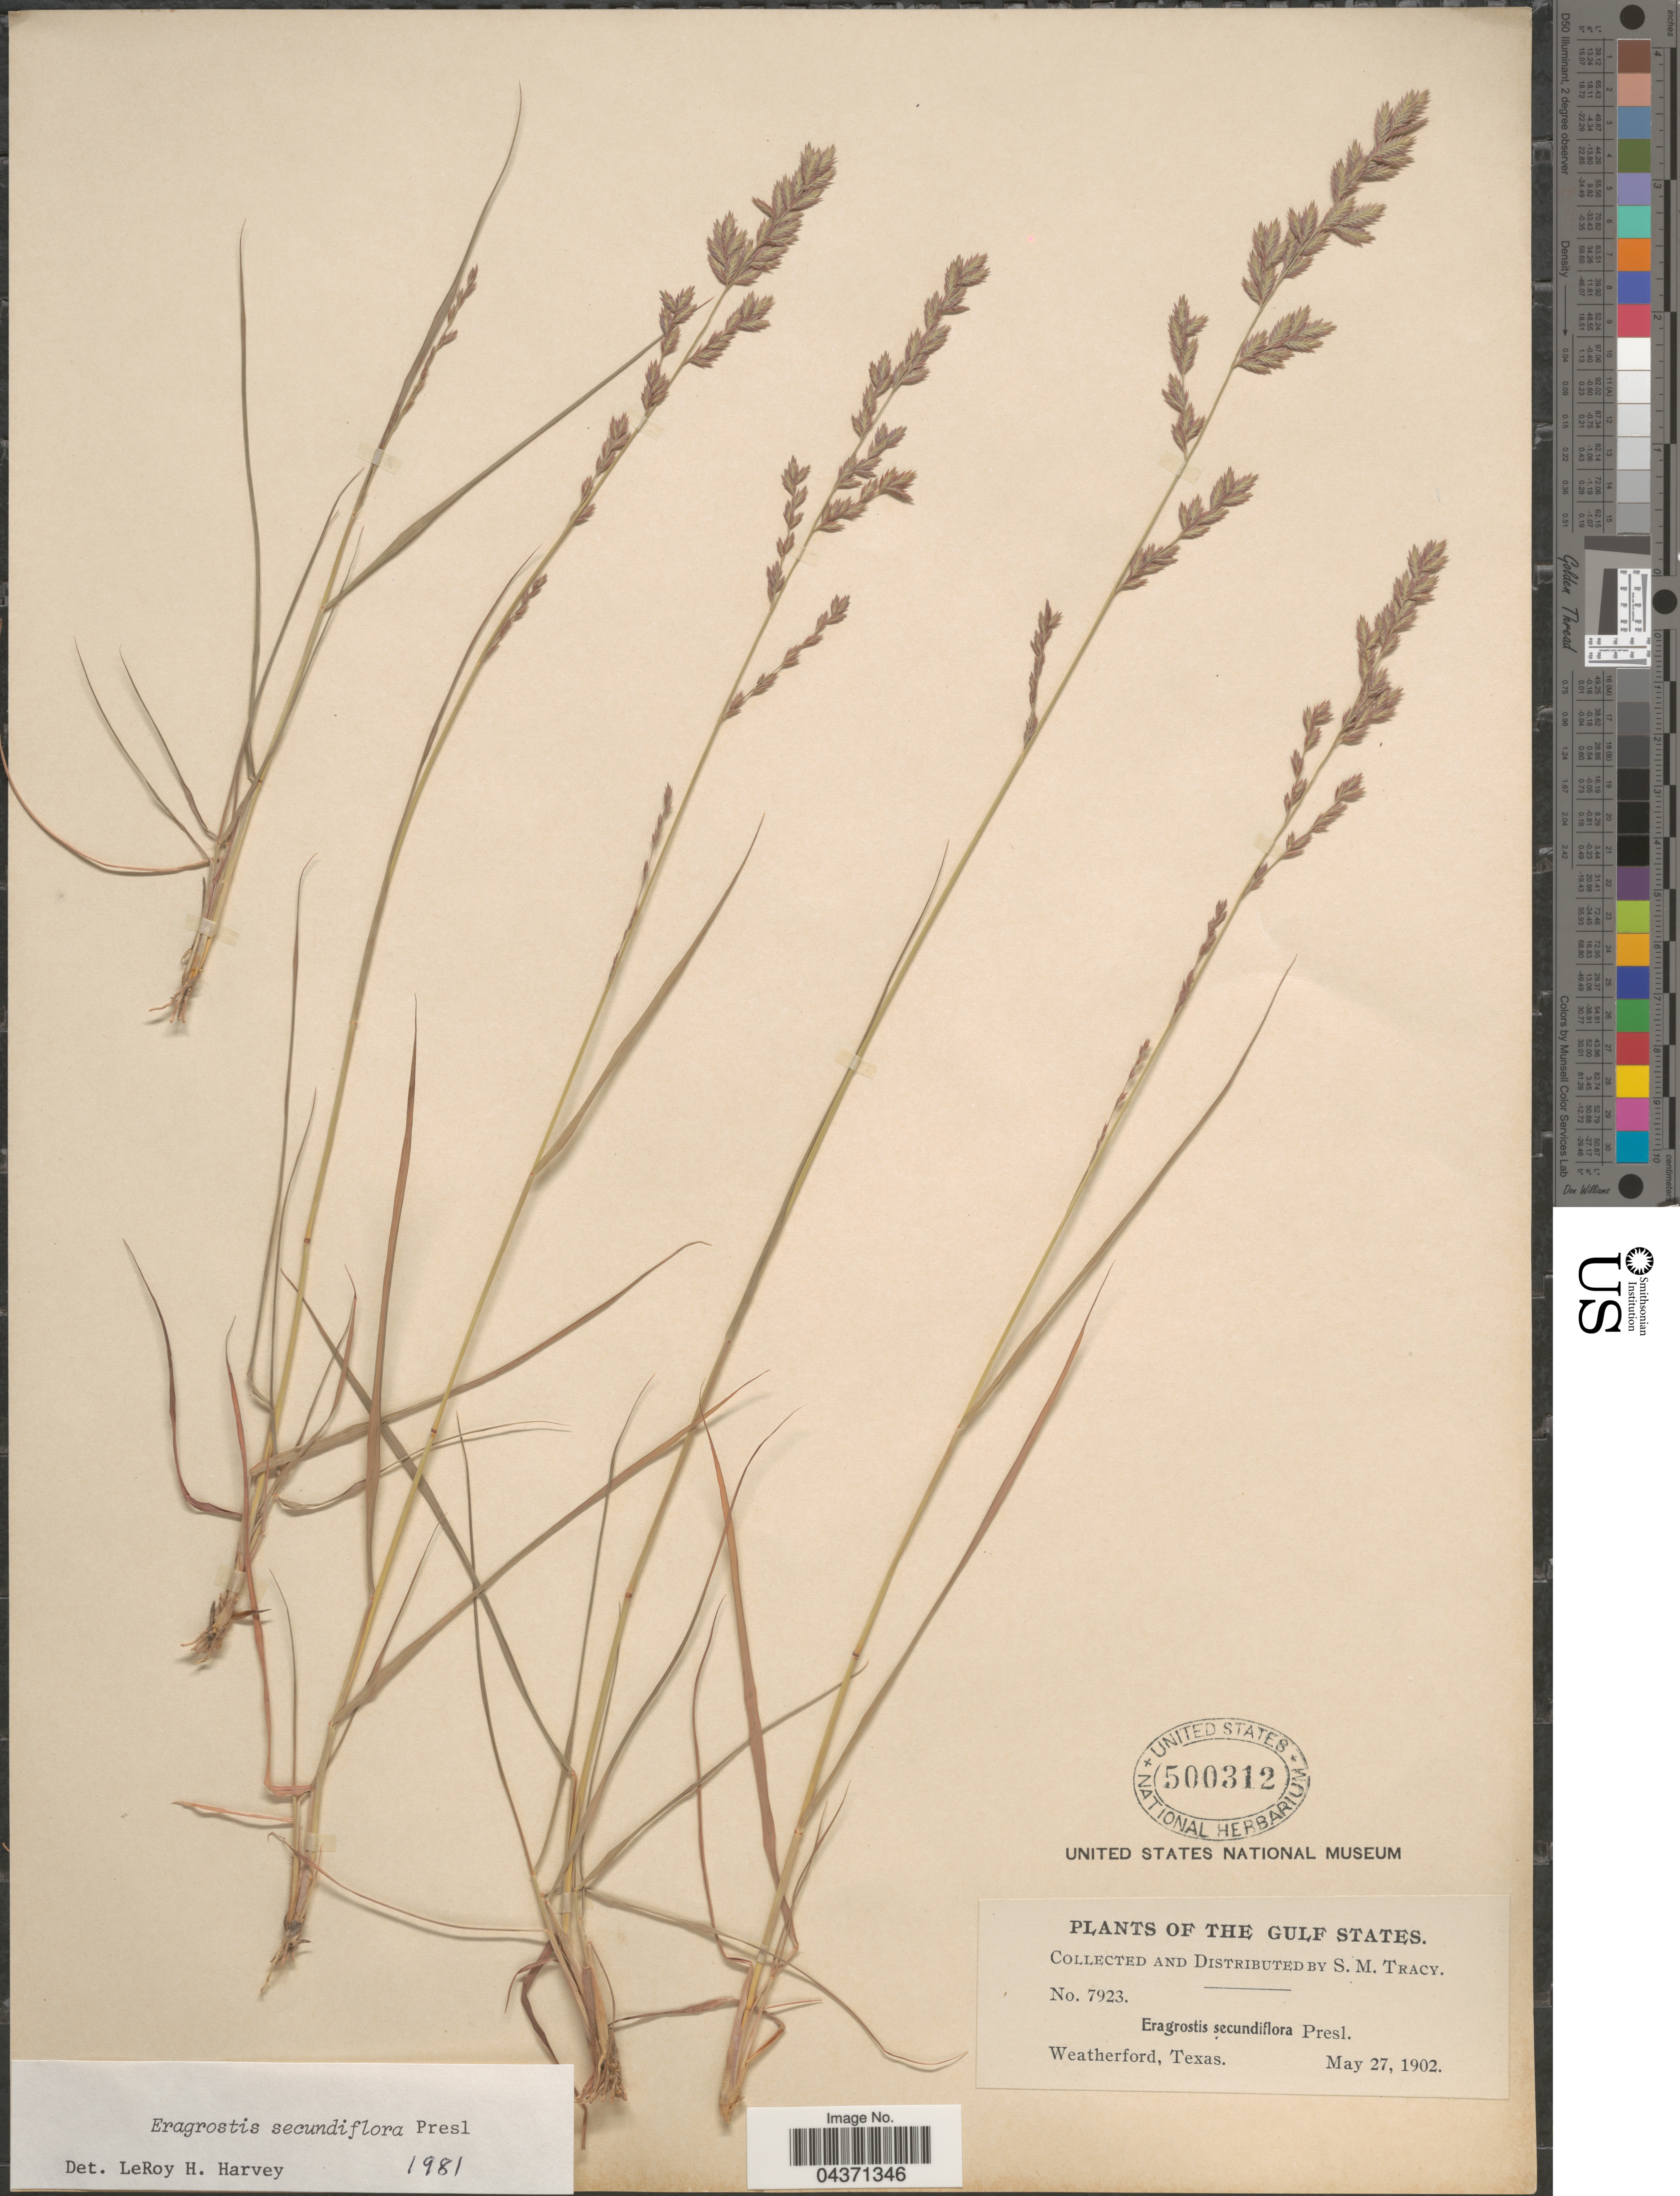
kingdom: Plantae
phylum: Tracheophyta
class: Liliopsida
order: Poales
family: Poaceae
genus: Eragrostis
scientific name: Eragrostis secundiflora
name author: J. Presl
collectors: S. M. Tracy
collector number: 7923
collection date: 1902-05-27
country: United States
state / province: Texas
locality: The Gulf States. Weatherford.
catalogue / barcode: US 500312